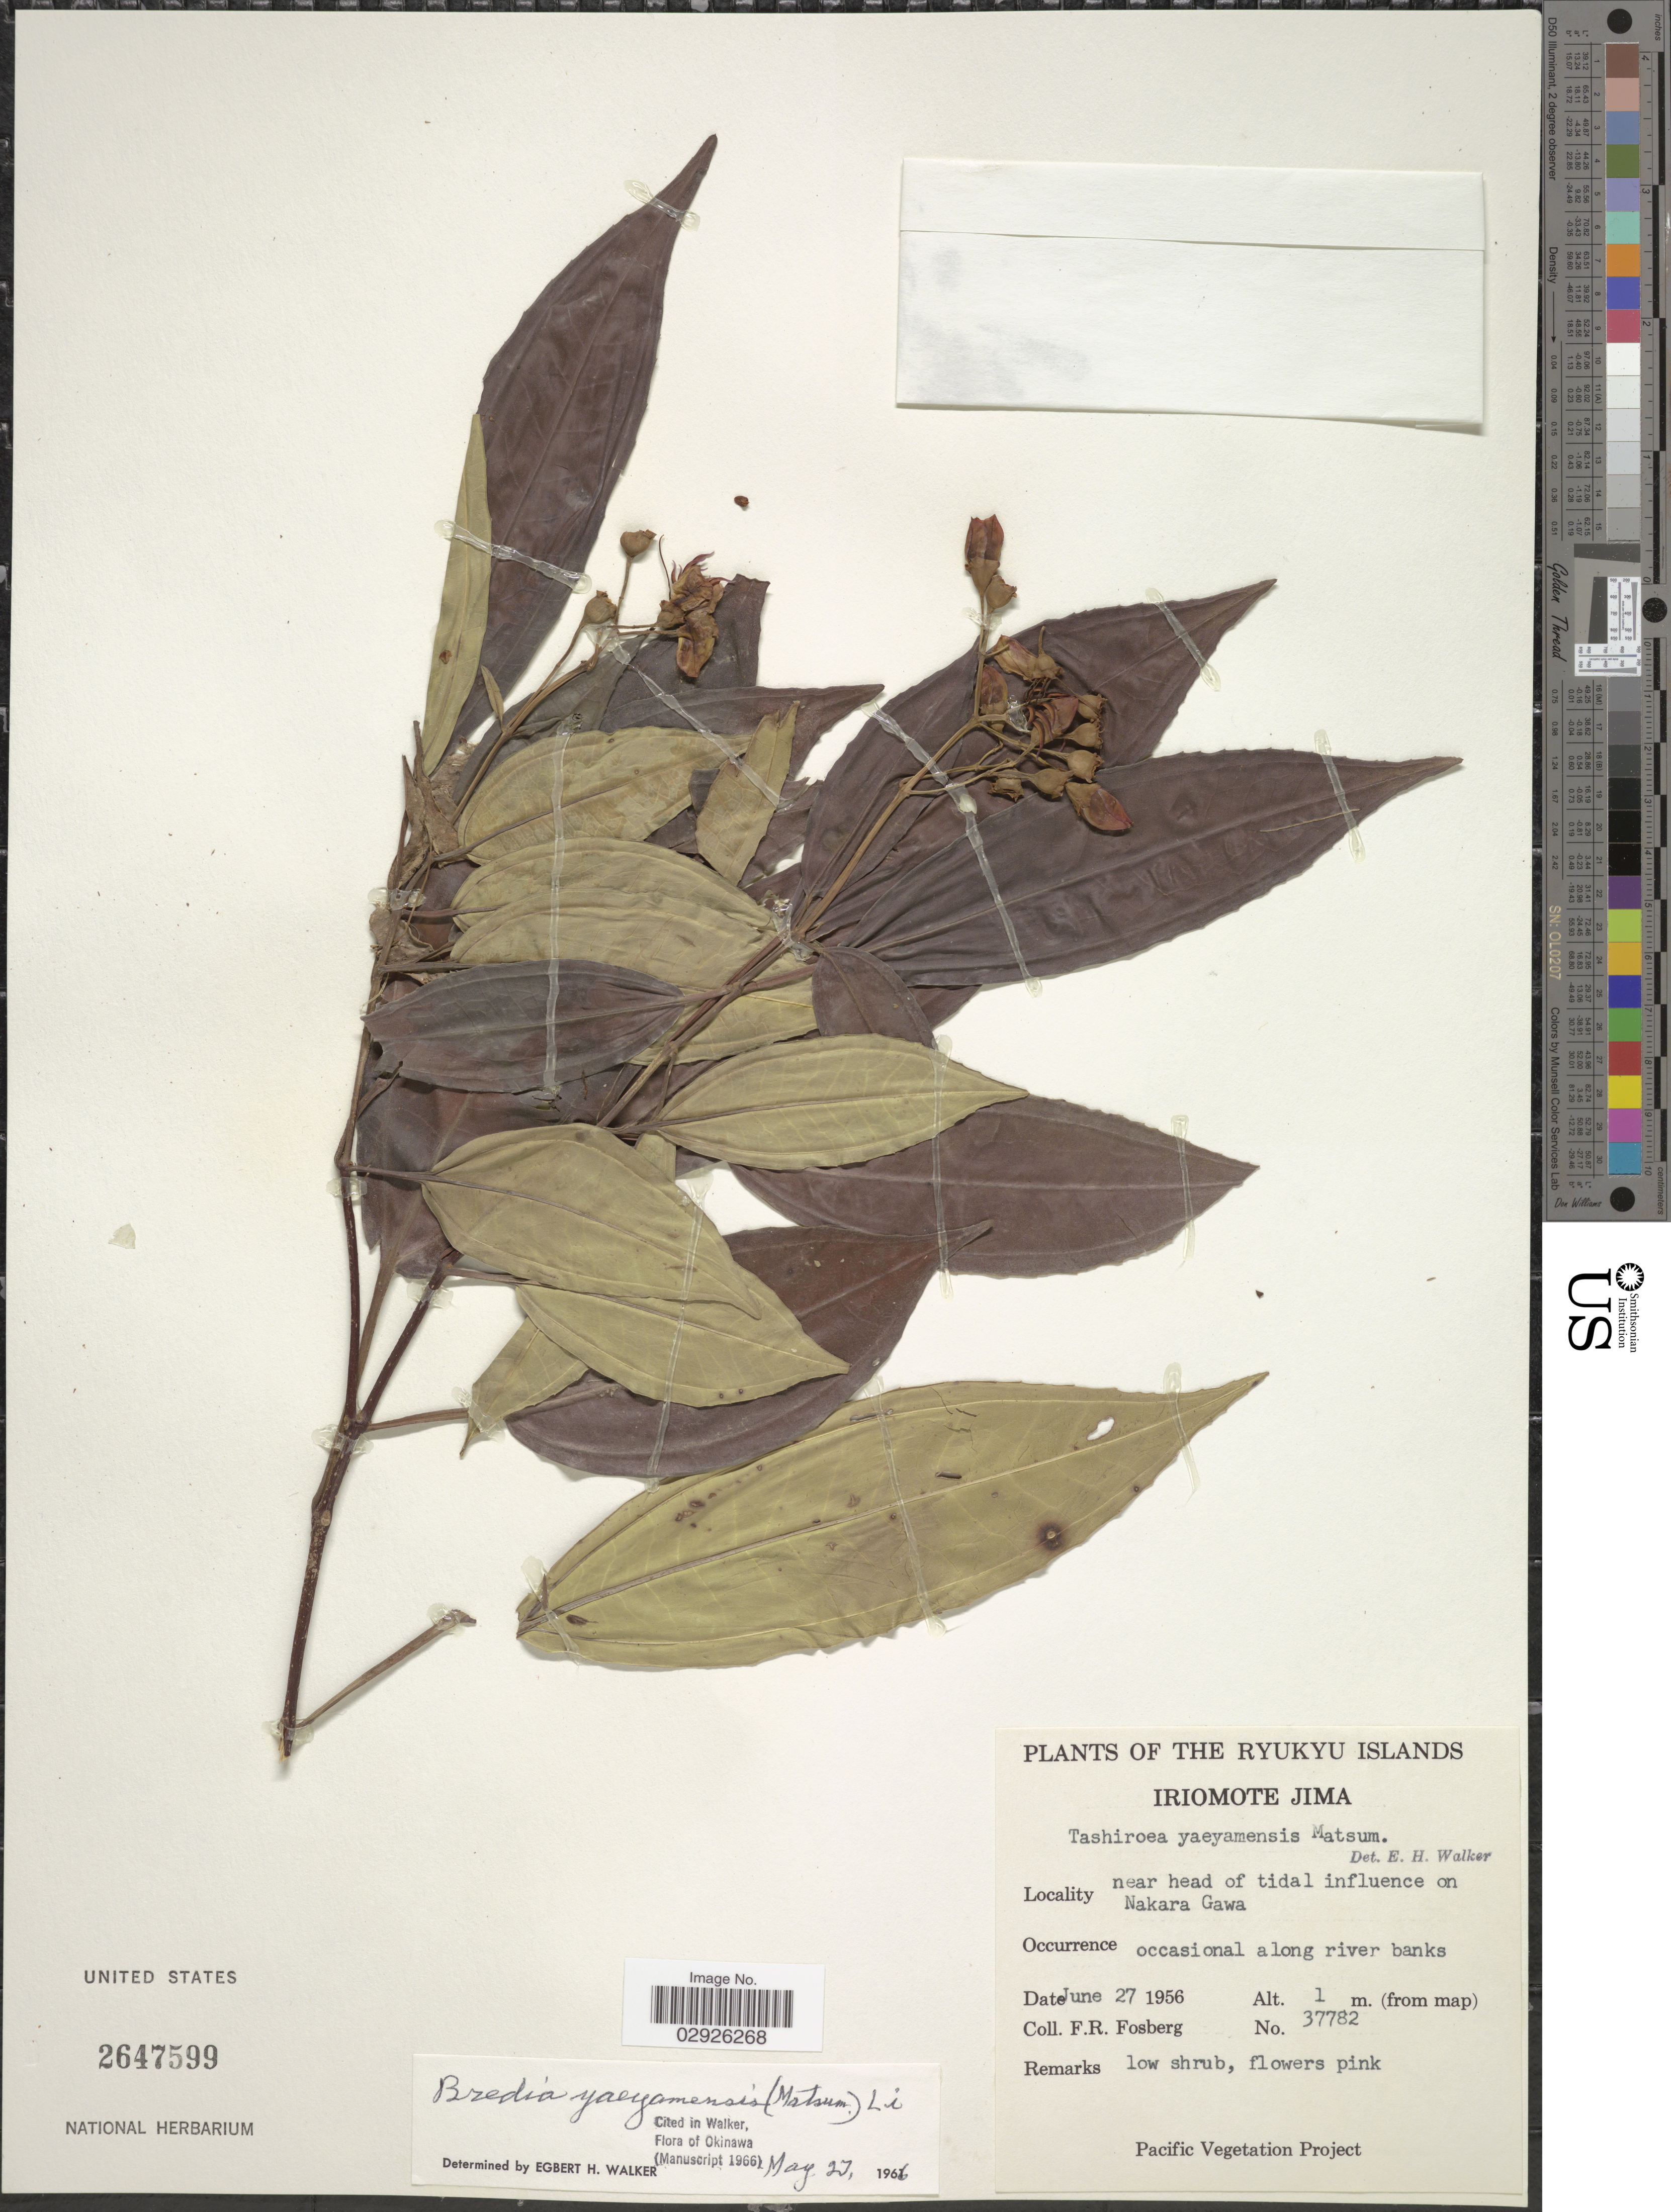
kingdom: Plantae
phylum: Tracheophyta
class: Magnoliopsida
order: Myrtales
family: Melastomataceae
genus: Tashiroea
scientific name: Tashiroea yaeyamensis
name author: Matsum.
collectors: F. R. Fosberg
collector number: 37782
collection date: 1956-06-27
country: Japan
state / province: Okinawa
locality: The Ryukyu Islands, near head of tidal influence on Nakara Gawa.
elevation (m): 1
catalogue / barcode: US 2647599